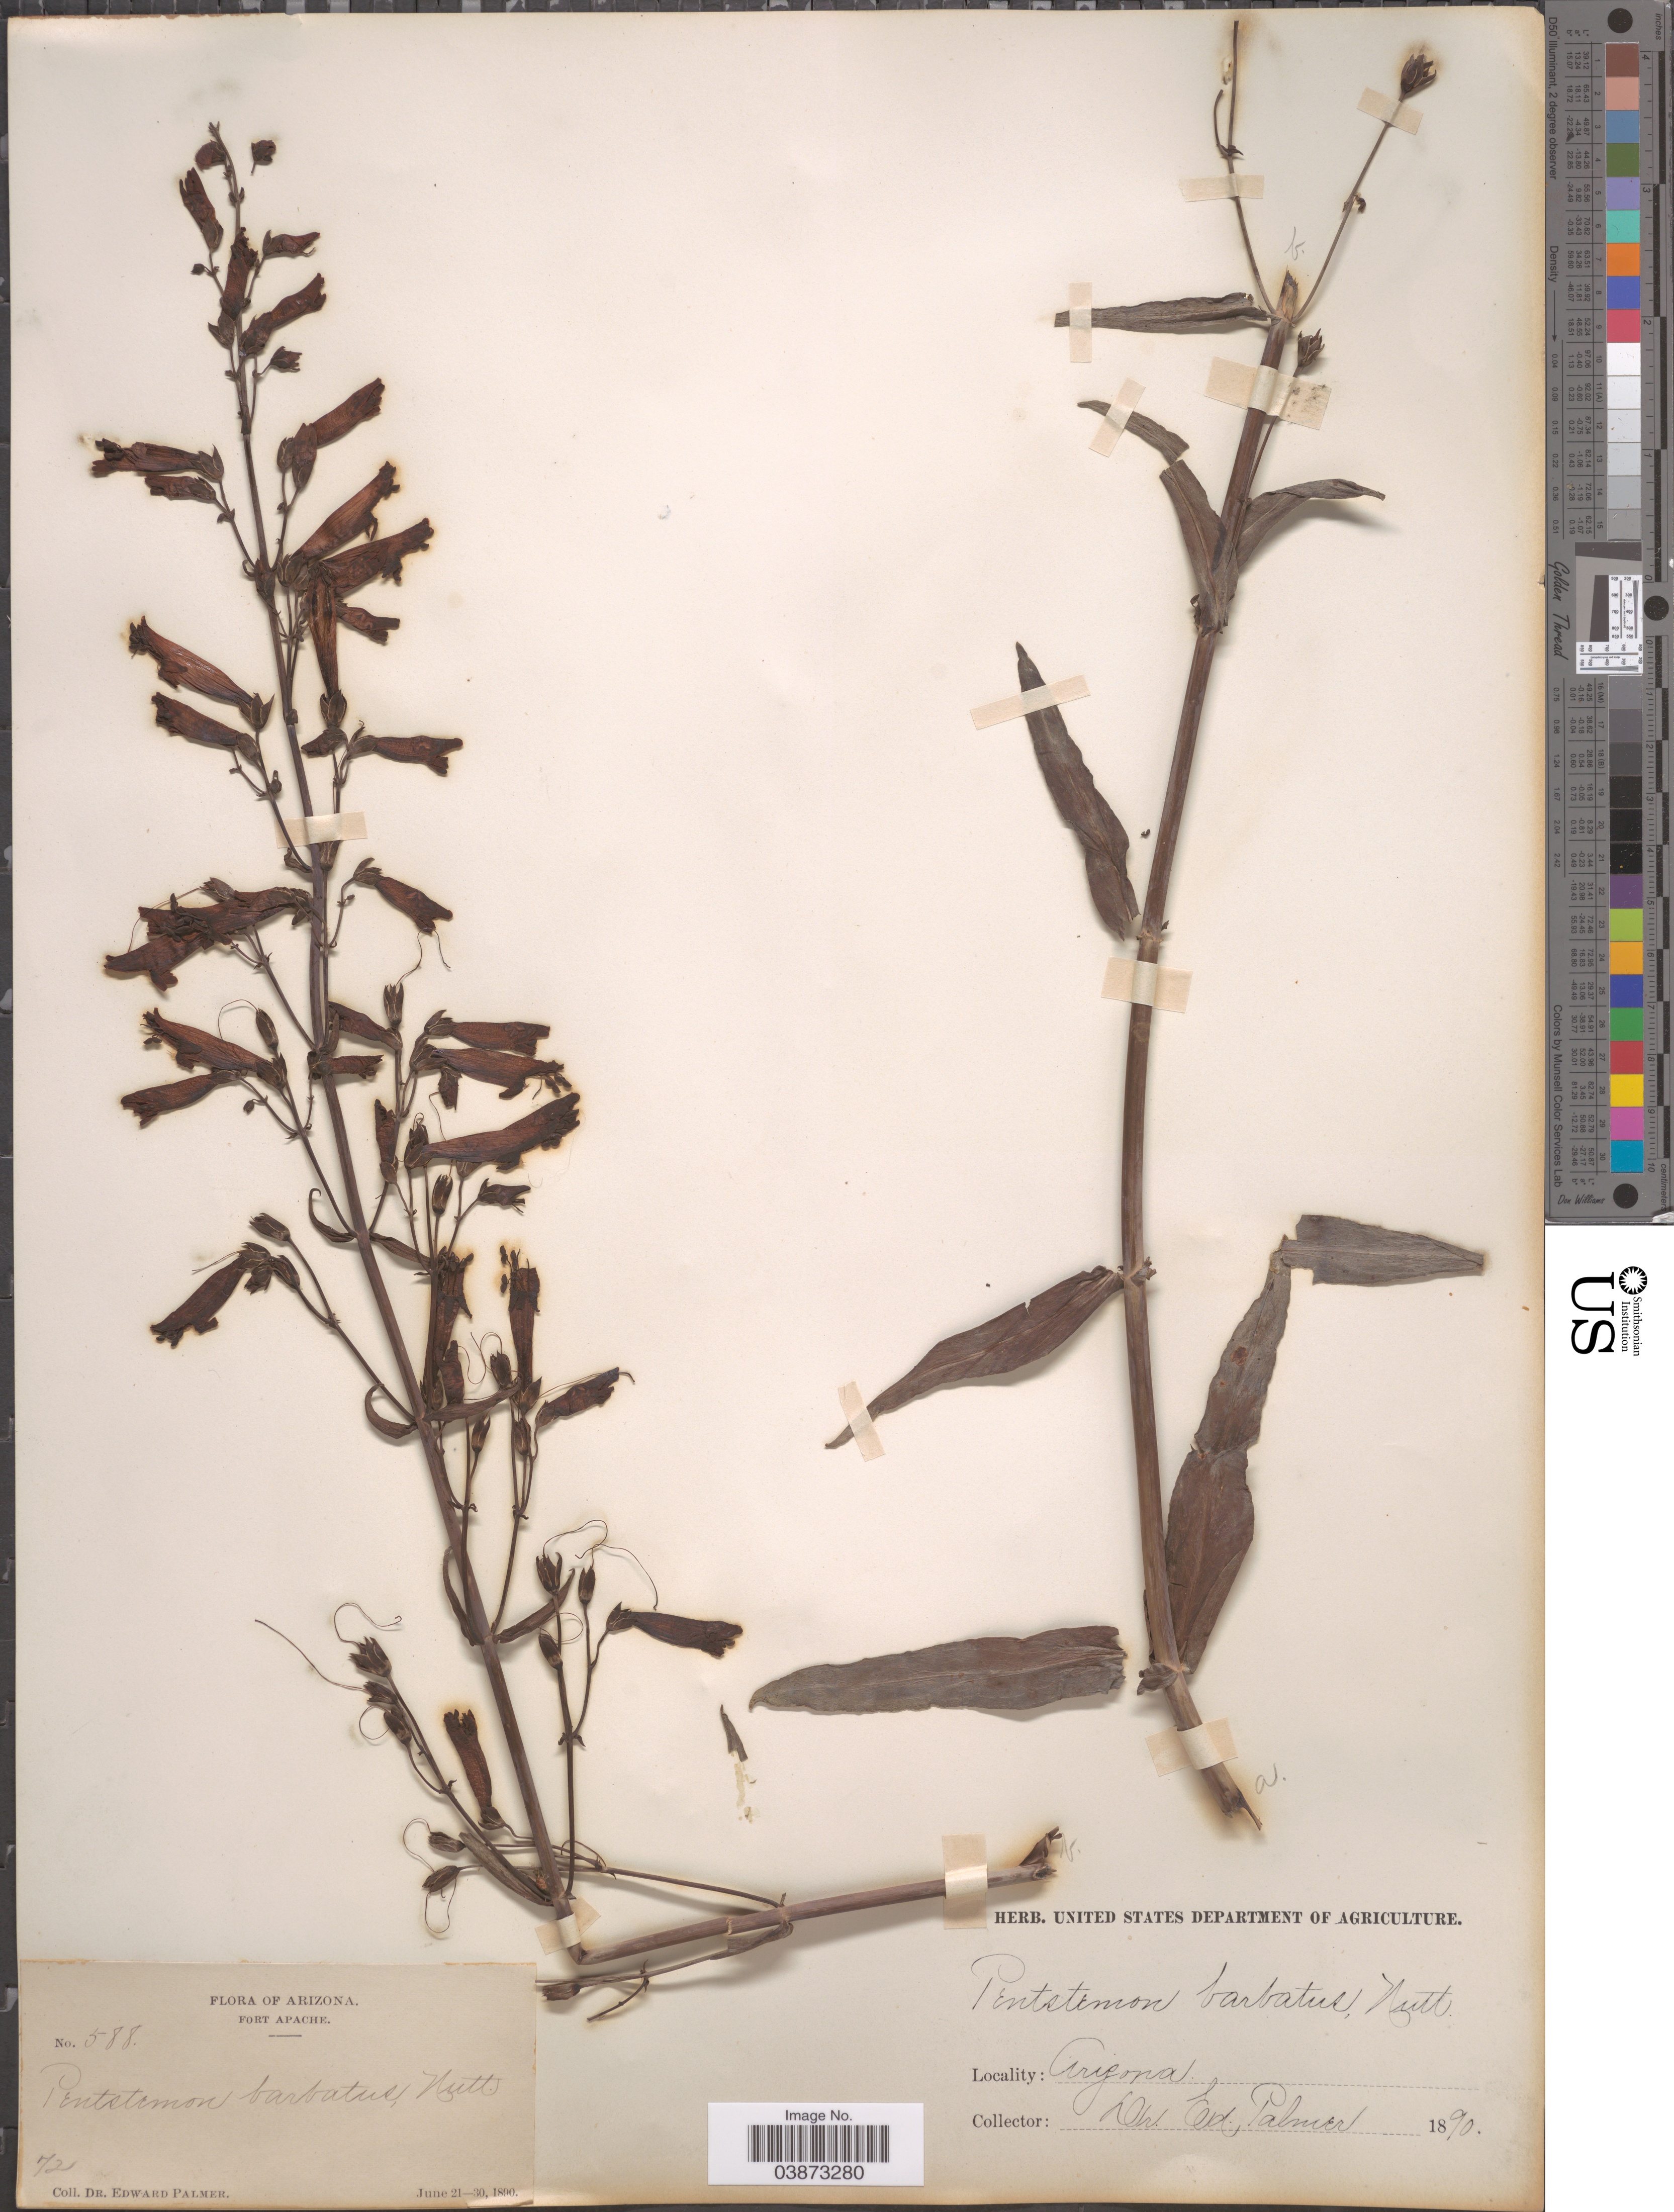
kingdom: Plantae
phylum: Tracheophyta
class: Magnoliopsida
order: Lamiales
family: Plantaginaceae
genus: Penstemon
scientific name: Penstemon barbatus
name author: (Cav.) Roth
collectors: E. Palmer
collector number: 588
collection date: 1890-06-21/1890-06-30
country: United States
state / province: Arizona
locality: Fort Apache.